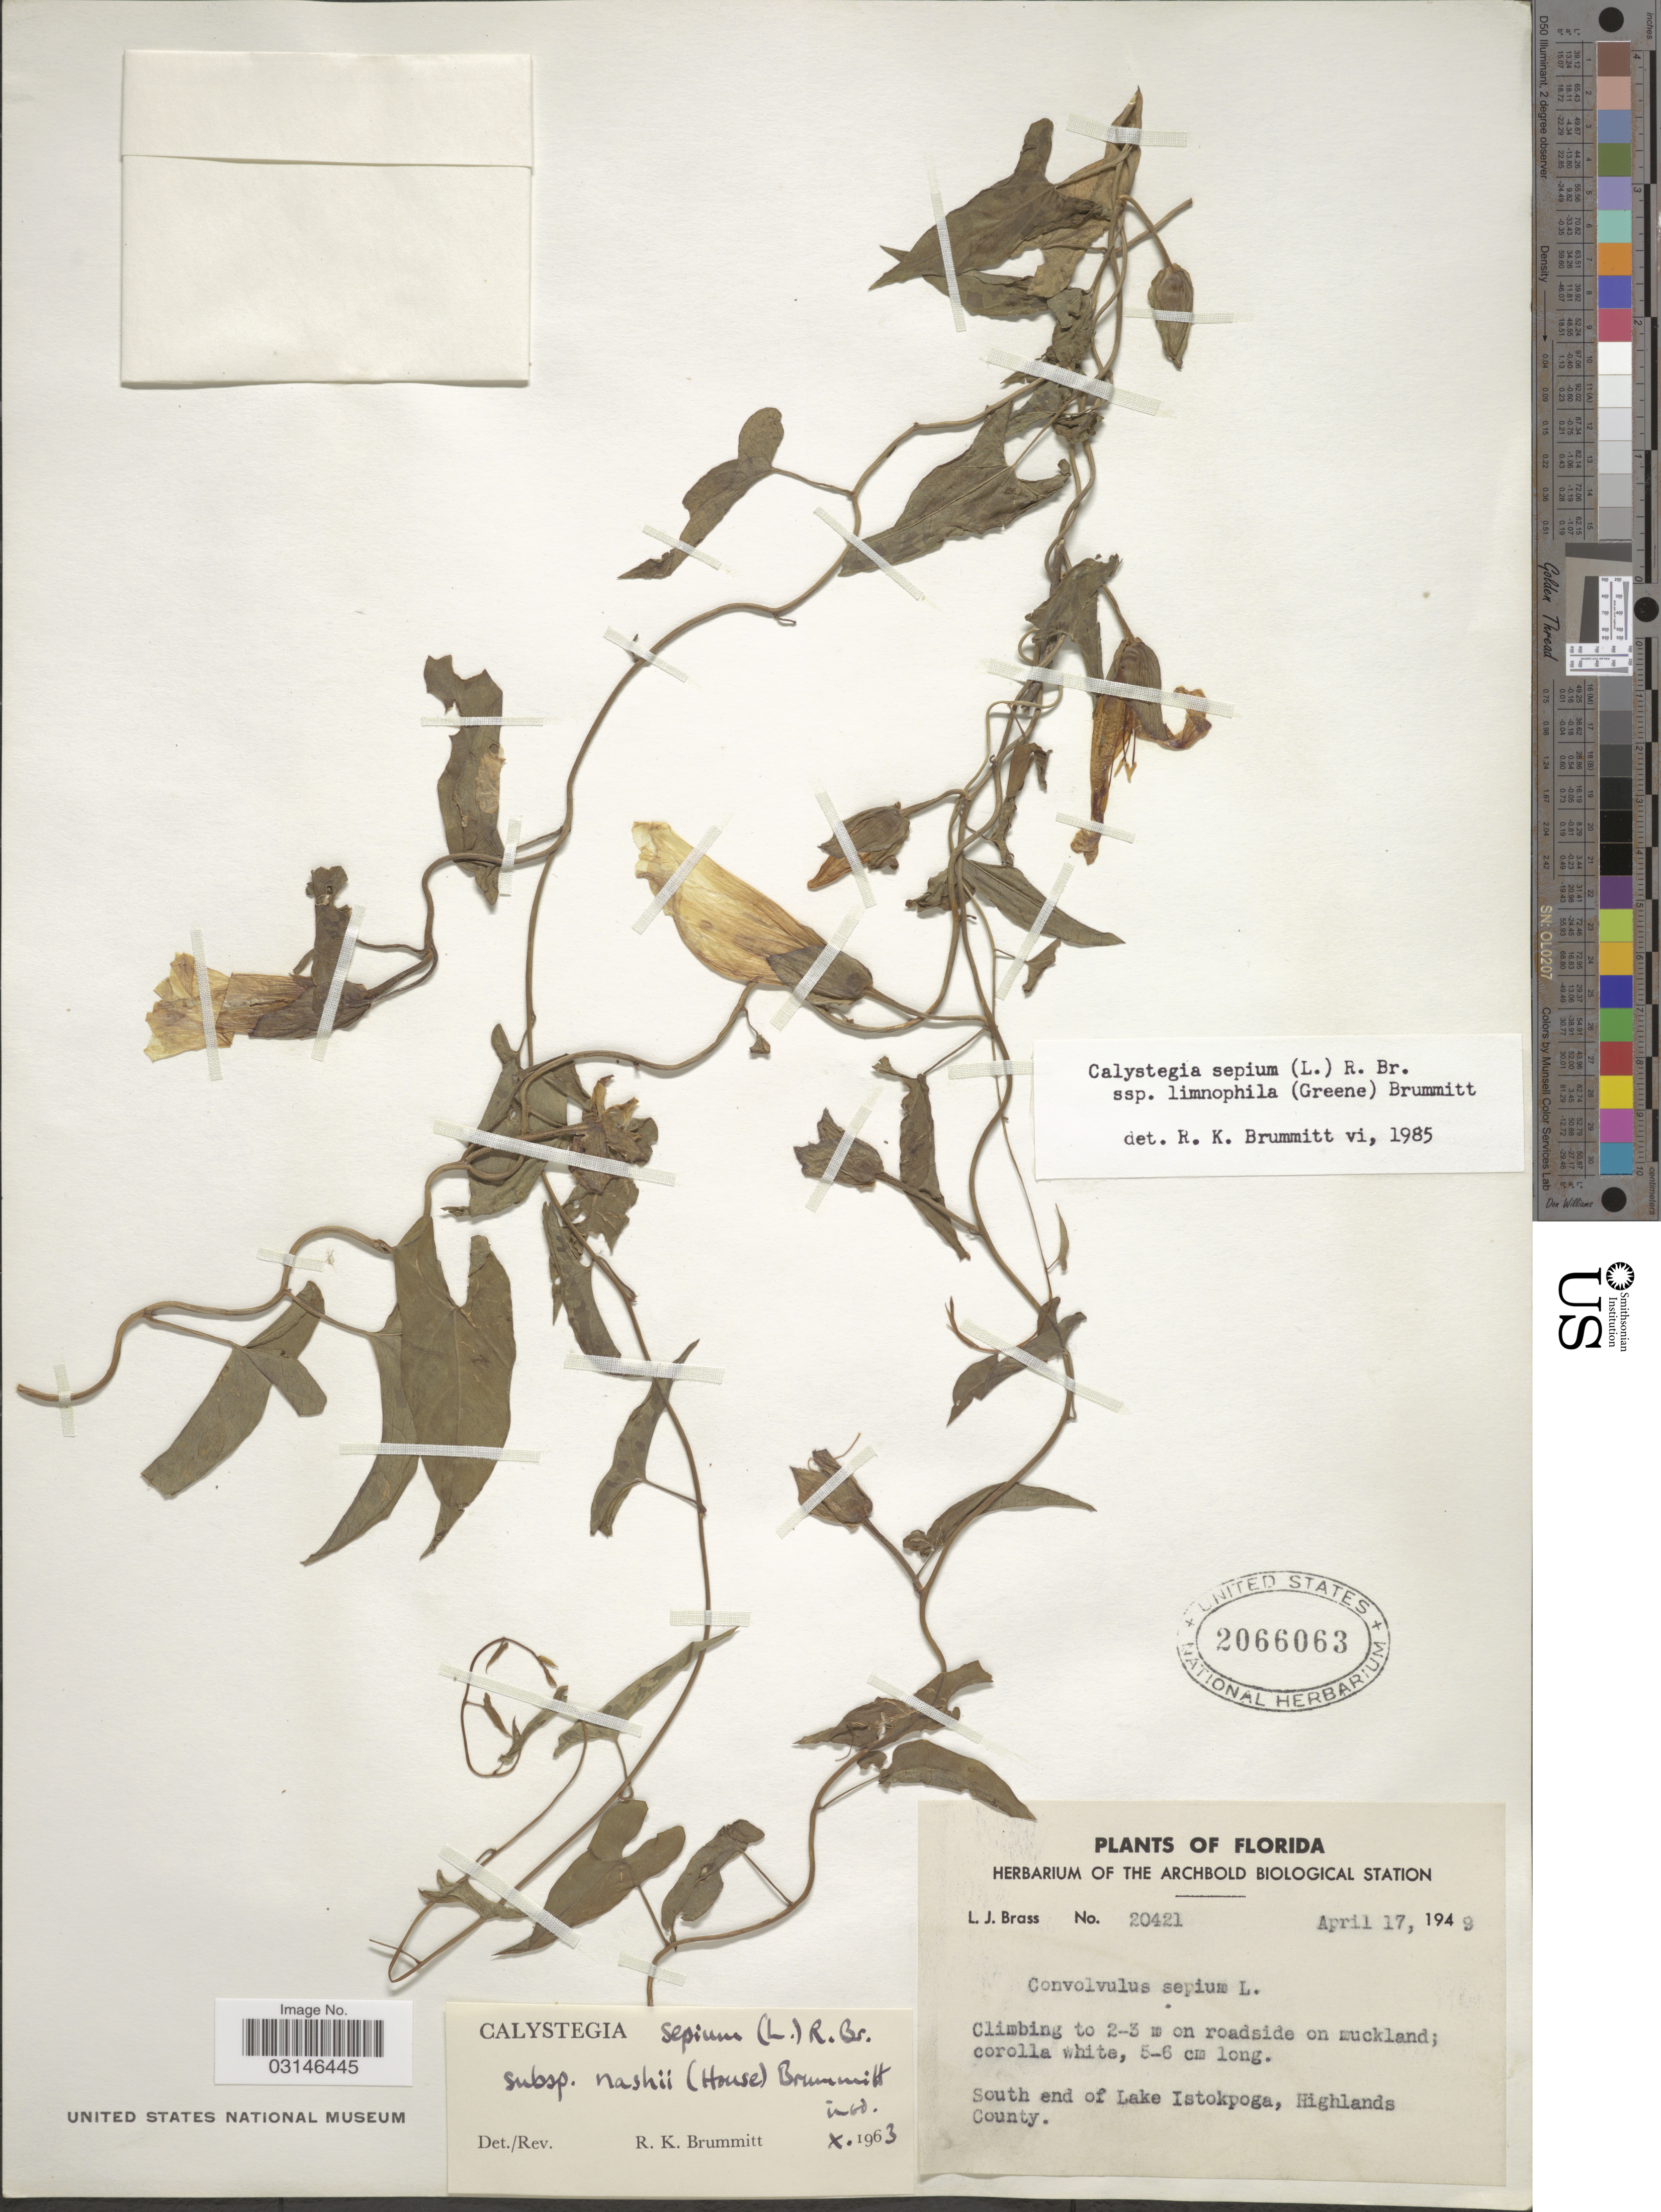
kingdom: Plantae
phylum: Tracheophyta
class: Magnoliopsida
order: Solanales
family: Convolvulaceae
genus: Calystegia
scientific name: Calystegia sepium subsp. limnophila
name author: (Greene) Brummitt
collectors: L. J. Brass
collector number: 20421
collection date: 1949-07-14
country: United States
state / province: Florida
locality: South end of Lake Istokpoga, Highlands County.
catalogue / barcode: US 2066063